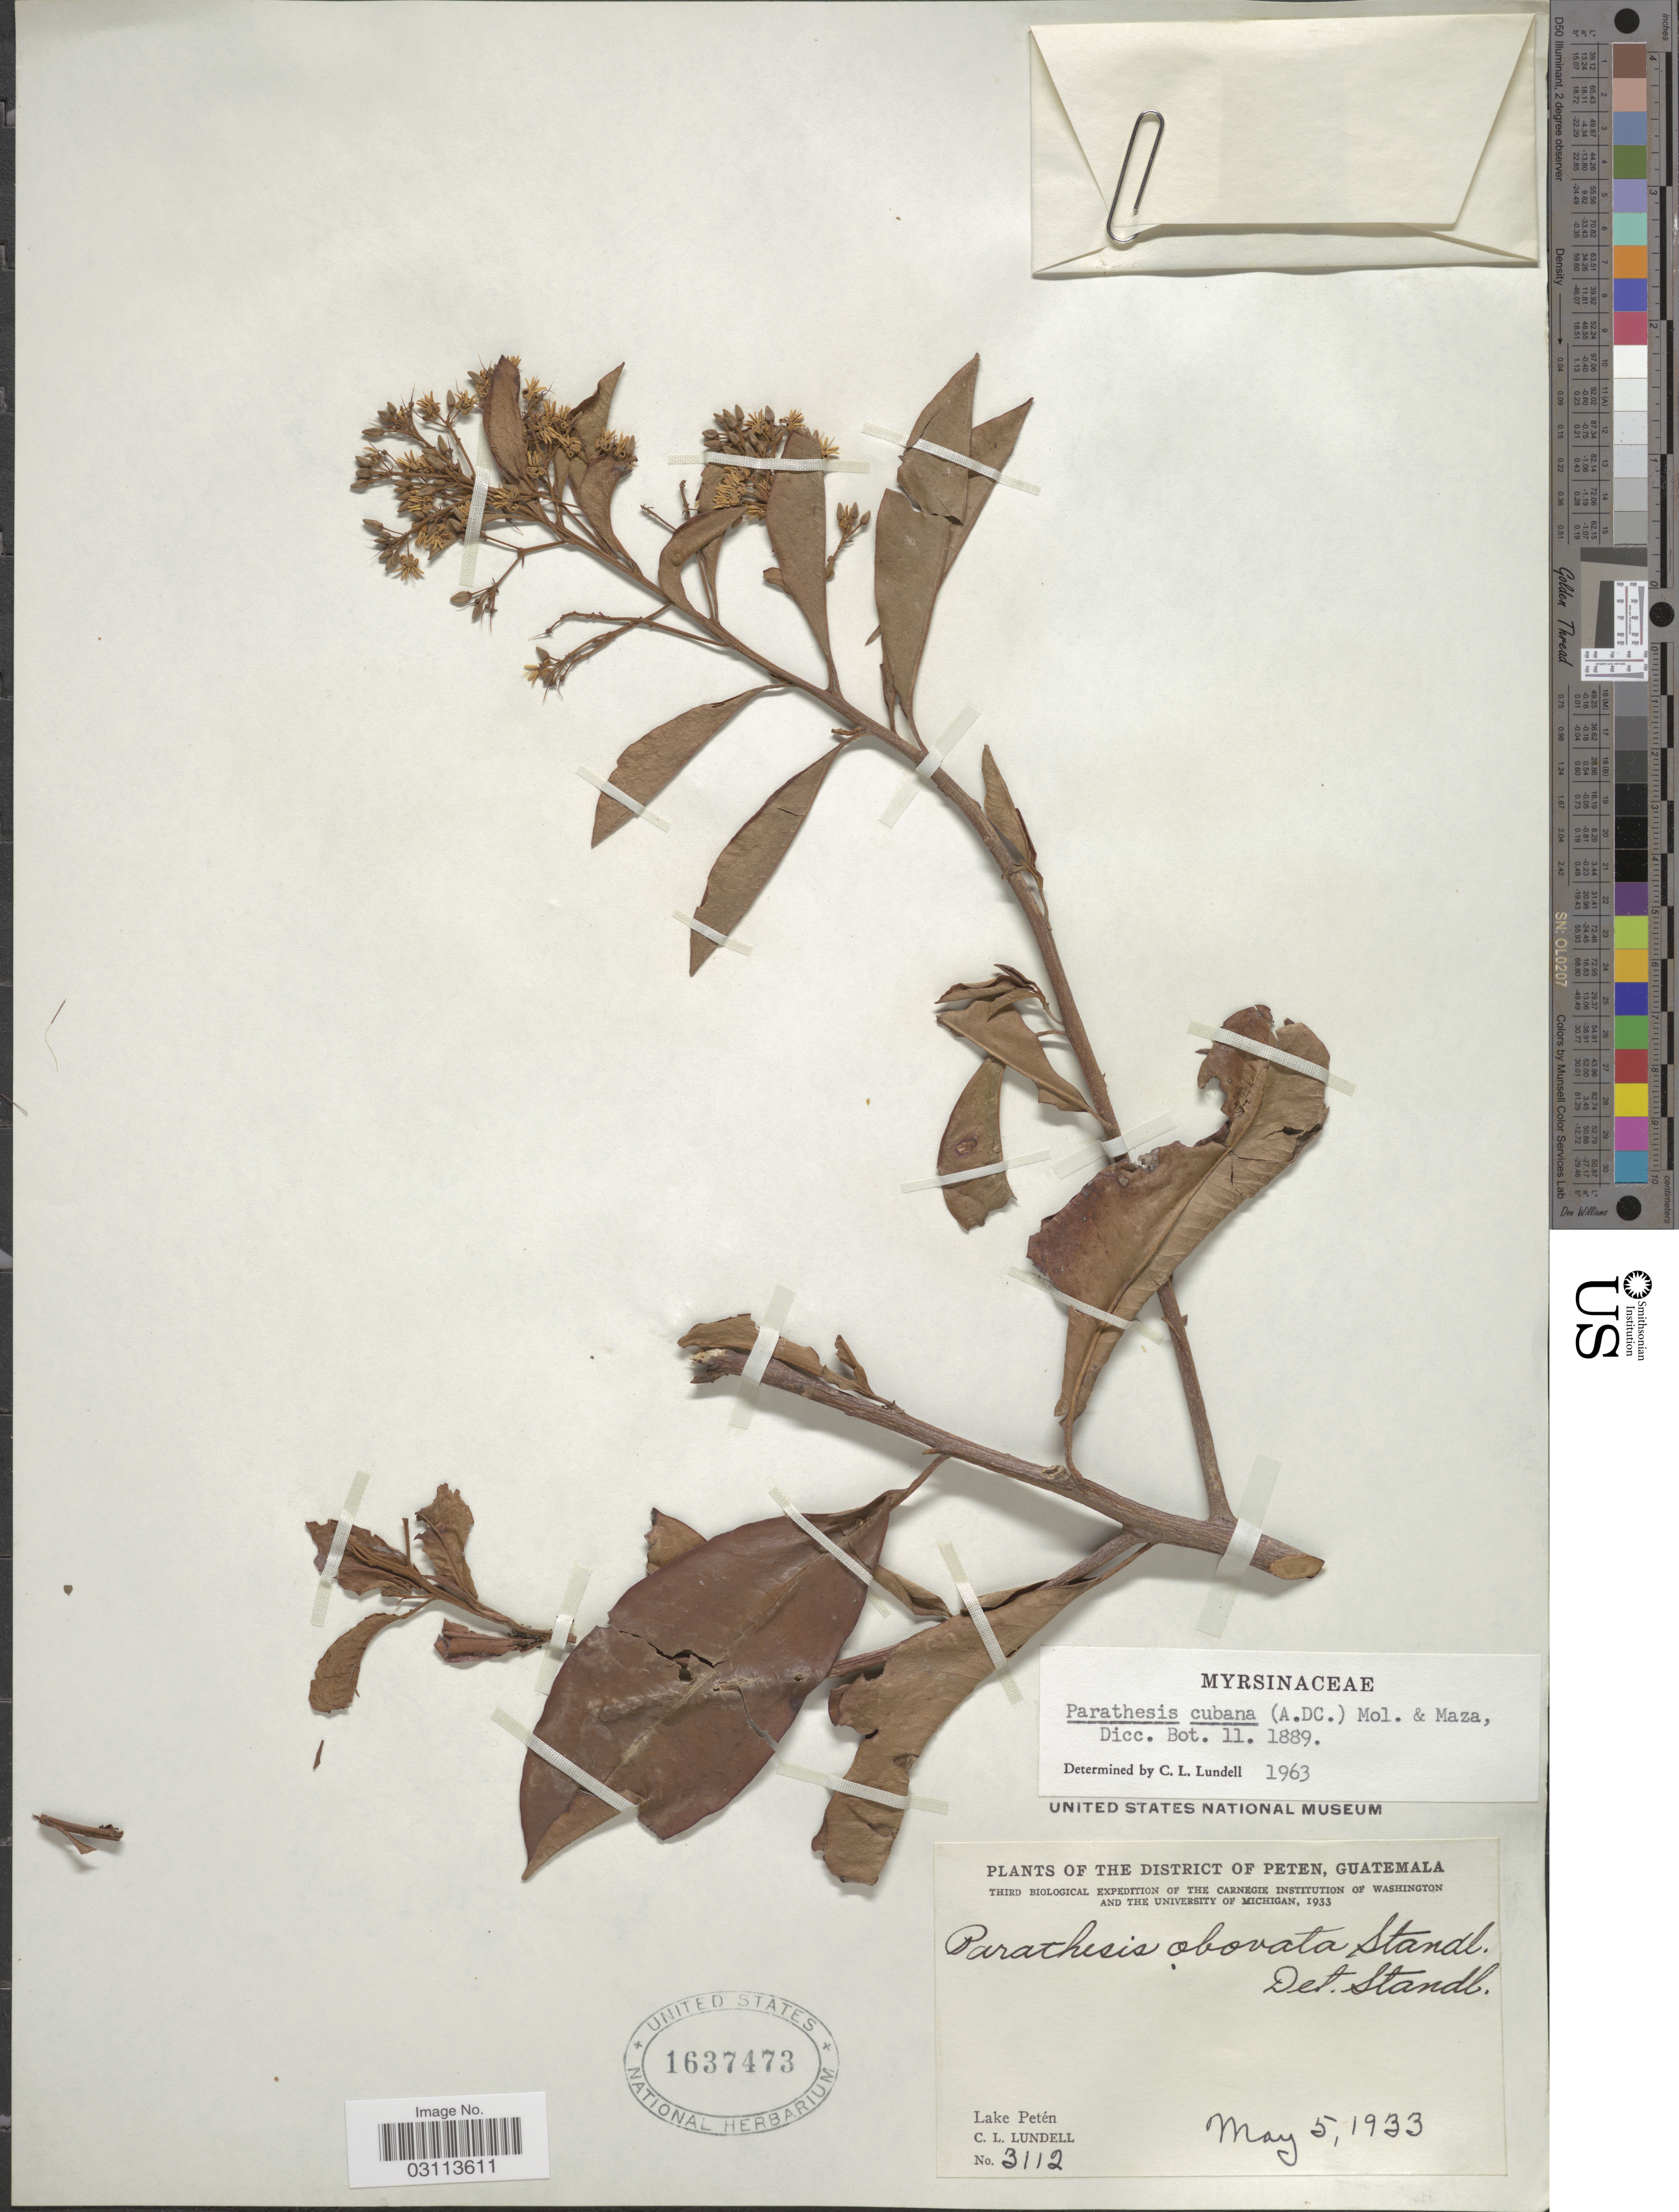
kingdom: Plantae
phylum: Tracheophyta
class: Magnoliopsida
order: Ericales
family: Primulaceae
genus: Parathesis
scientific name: Parathesis cubana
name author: (A. DC.) Molinet & M. Gómez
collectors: C. L. Lundell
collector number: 3112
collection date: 1933-05-05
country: Guatemala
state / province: El Petén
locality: The District of Peten. Lake Petén.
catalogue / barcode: US 1637473